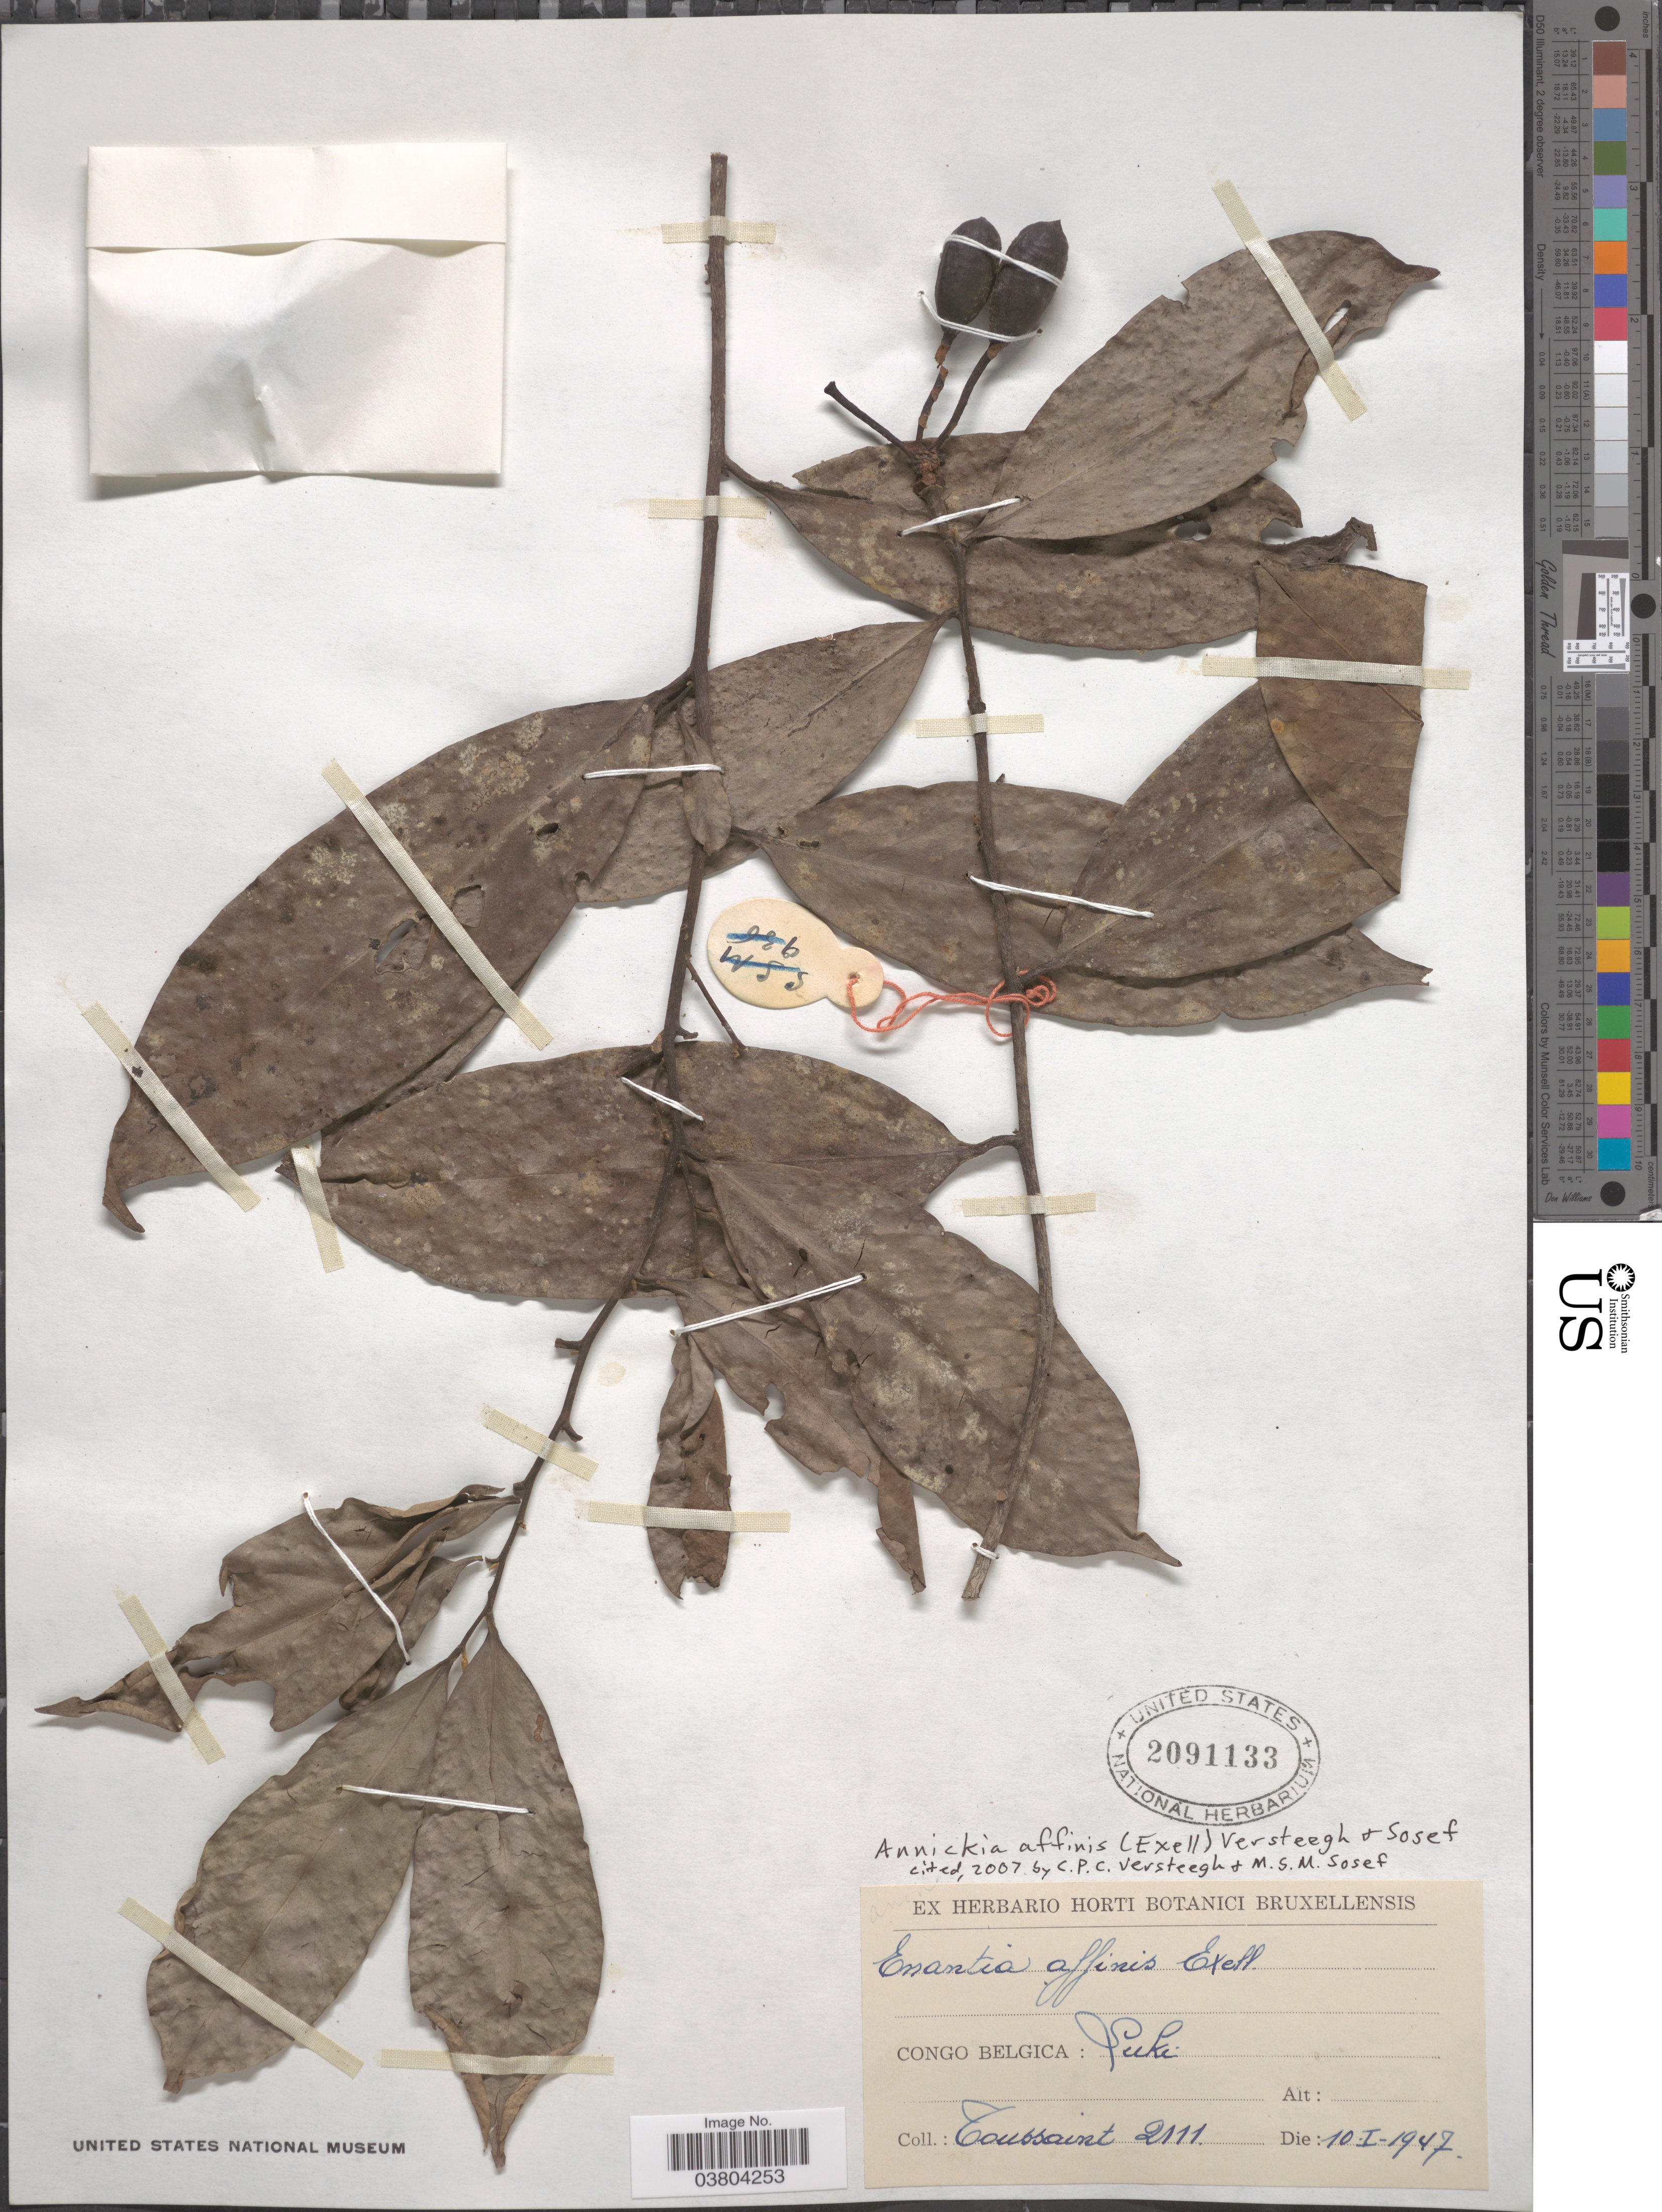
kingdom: Plantae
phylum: Tracheophyta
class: Magnoliopsida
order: Magnoliales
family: Annonaceae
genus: Annickia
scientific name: Annickia affinis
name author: (Exell) Versteegh & Sosef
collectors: -. Toussaint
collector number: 2111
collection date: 1947-01-10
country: Congo, Democratic Republic of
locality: Congo Belgica: Luki.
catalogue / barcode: US 2091133